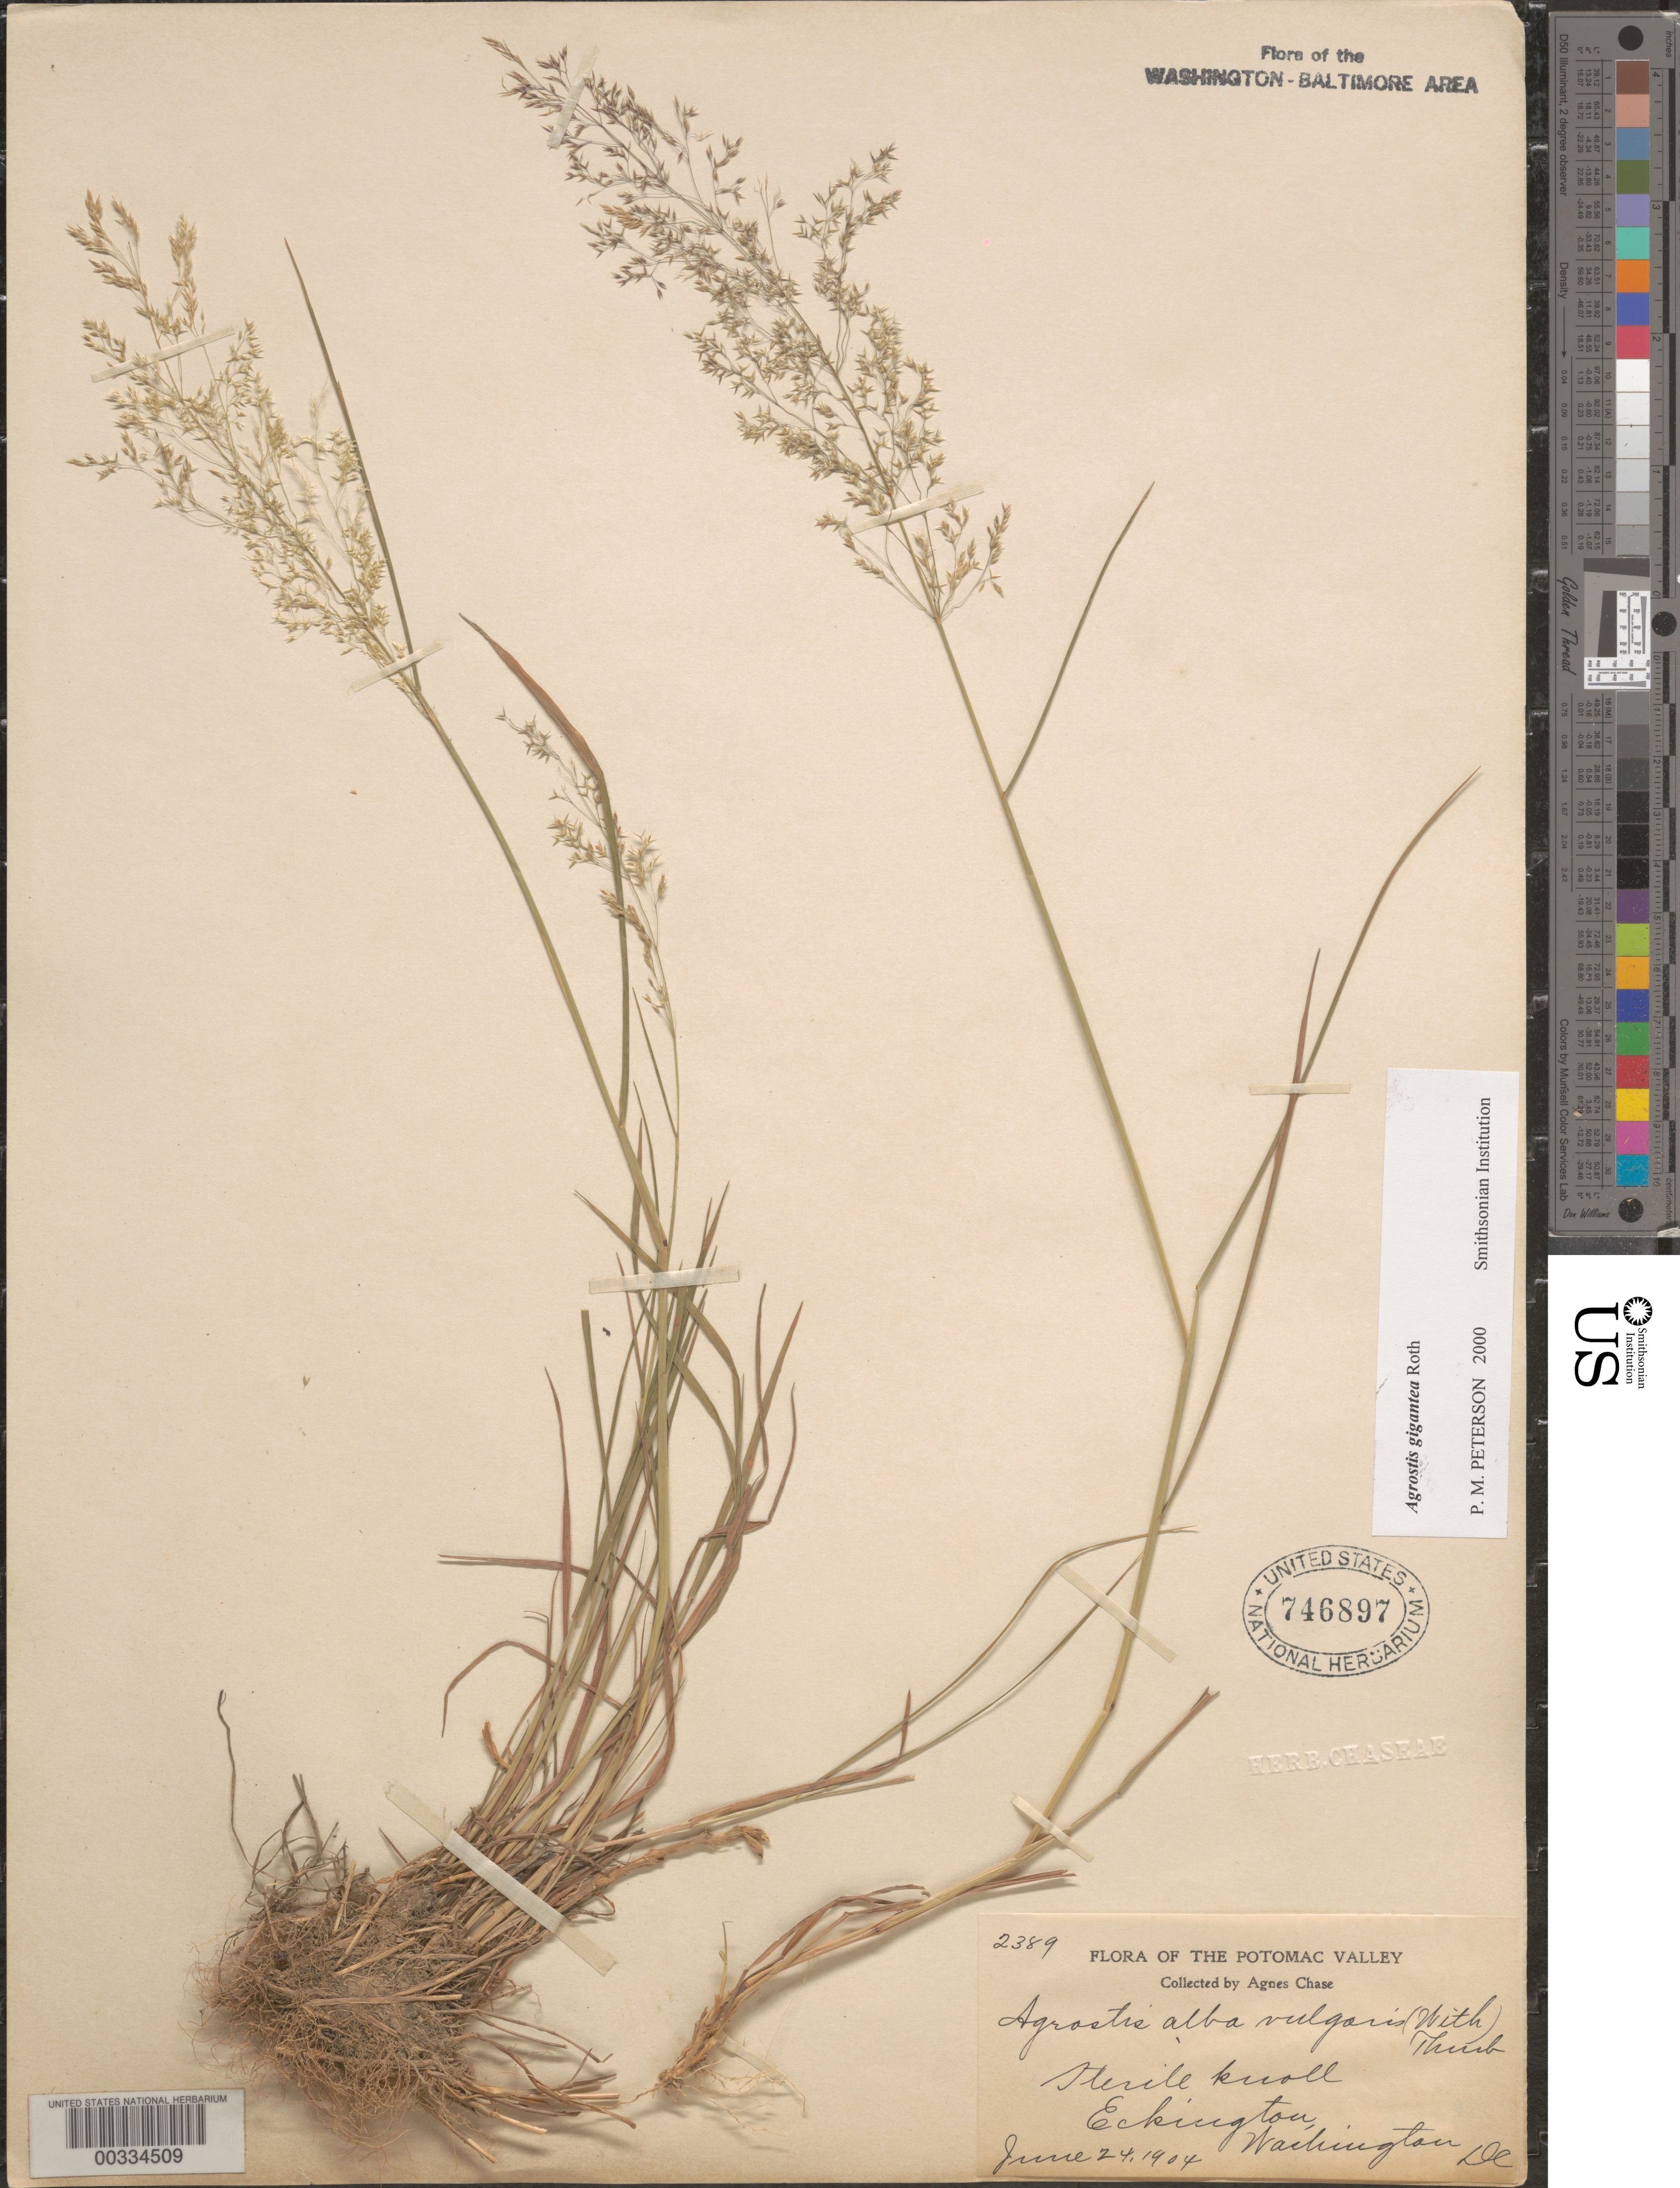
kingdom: Plantae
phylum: Tracheophyta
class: Liliopsida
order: Poales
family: Poaceae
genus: Agrostis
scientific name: Agrostis gigantea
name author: Roth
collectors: A. Chase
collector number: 2389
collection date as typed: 24 Jun 1904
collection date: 1904-06-24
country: United States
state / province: District of Columbia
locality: Eckington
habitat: Sterile knoll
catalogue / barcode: US 746897